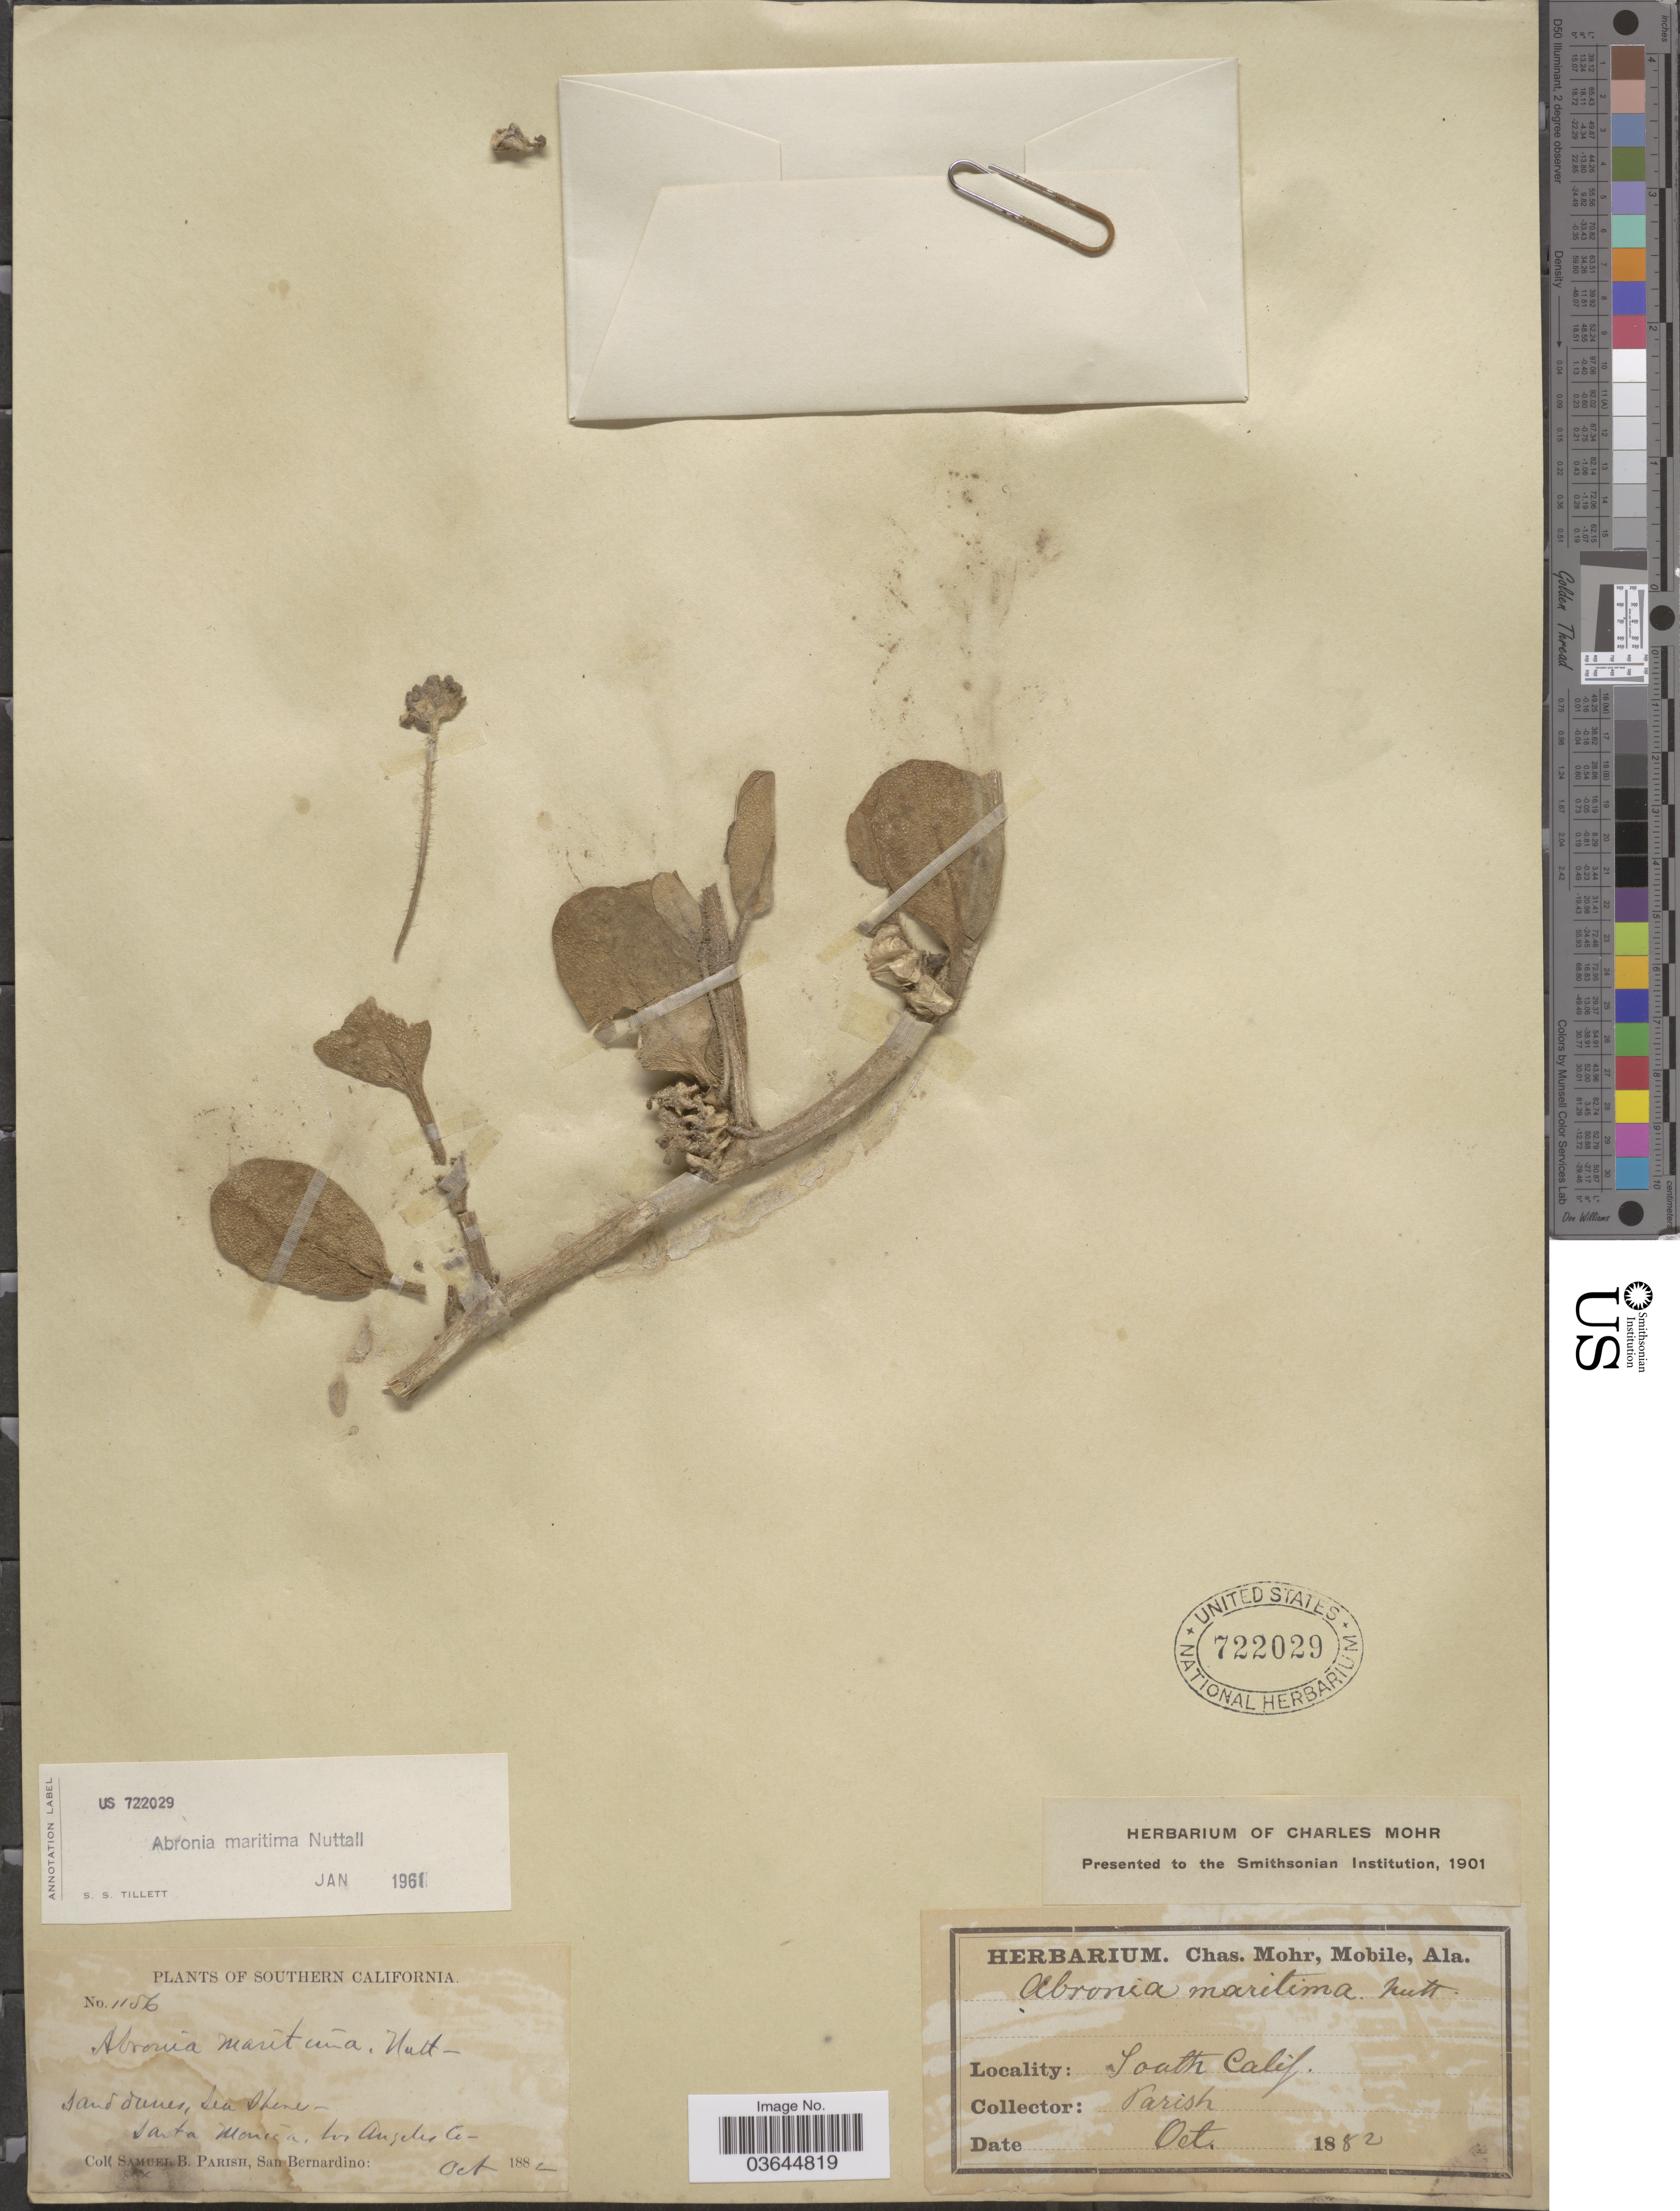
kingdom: Plantae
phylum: Tracheophyta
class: Magnoliopsida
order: Caryophyllales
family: Nyctaginaceae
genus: Abronia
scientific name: Abronia maritima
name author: Nutt. ex S. Watson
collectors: S. B. Parish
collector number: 1156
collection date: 1882-10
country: United States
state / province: California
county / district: Los Angeles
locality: Southern California. Santa Monica, Los Angeles Co.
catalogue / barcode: US 722029